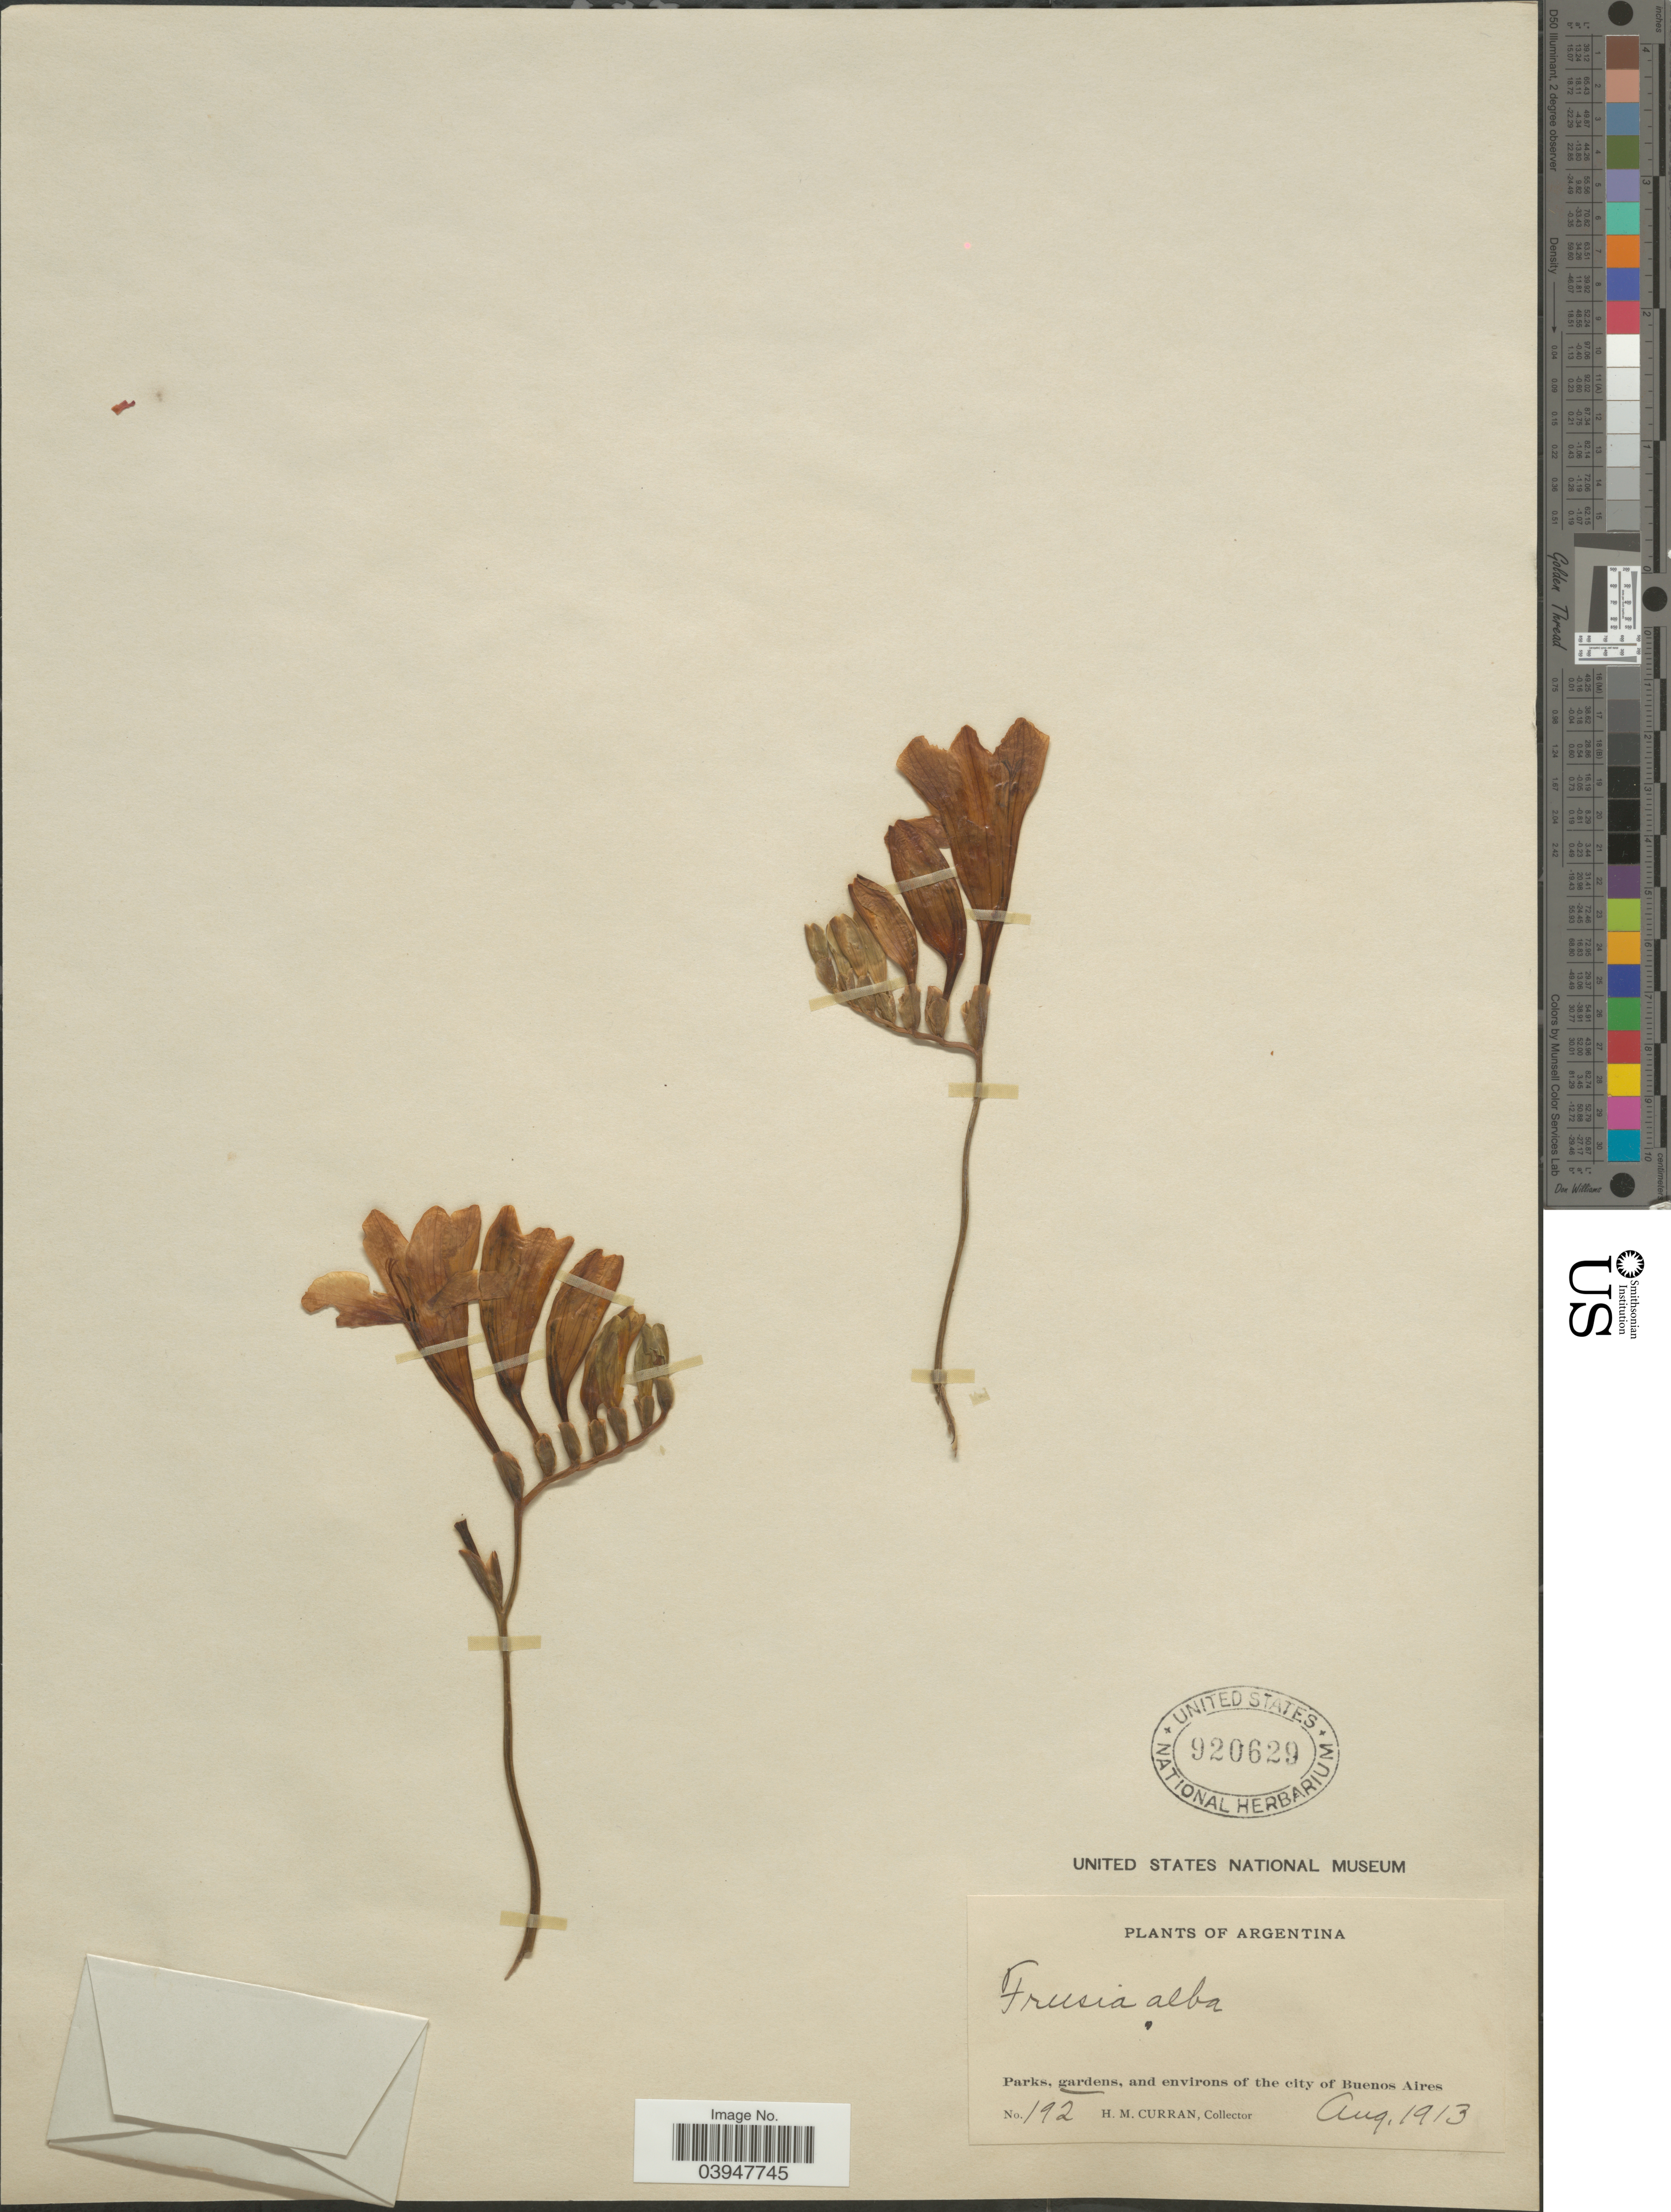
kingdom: Plantae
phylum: Tracheophyta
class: Liliopsida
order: Asparagales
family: Iridaceae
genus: Freesia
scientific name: Freesia alba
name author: (G.L. Mey.) Gumbl.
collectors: H. M. Curran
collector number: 192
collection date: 1913-08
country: Argentina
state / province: Buenos Aires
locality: Gardens of the city of Buenos Aires.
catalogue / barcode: US 920629